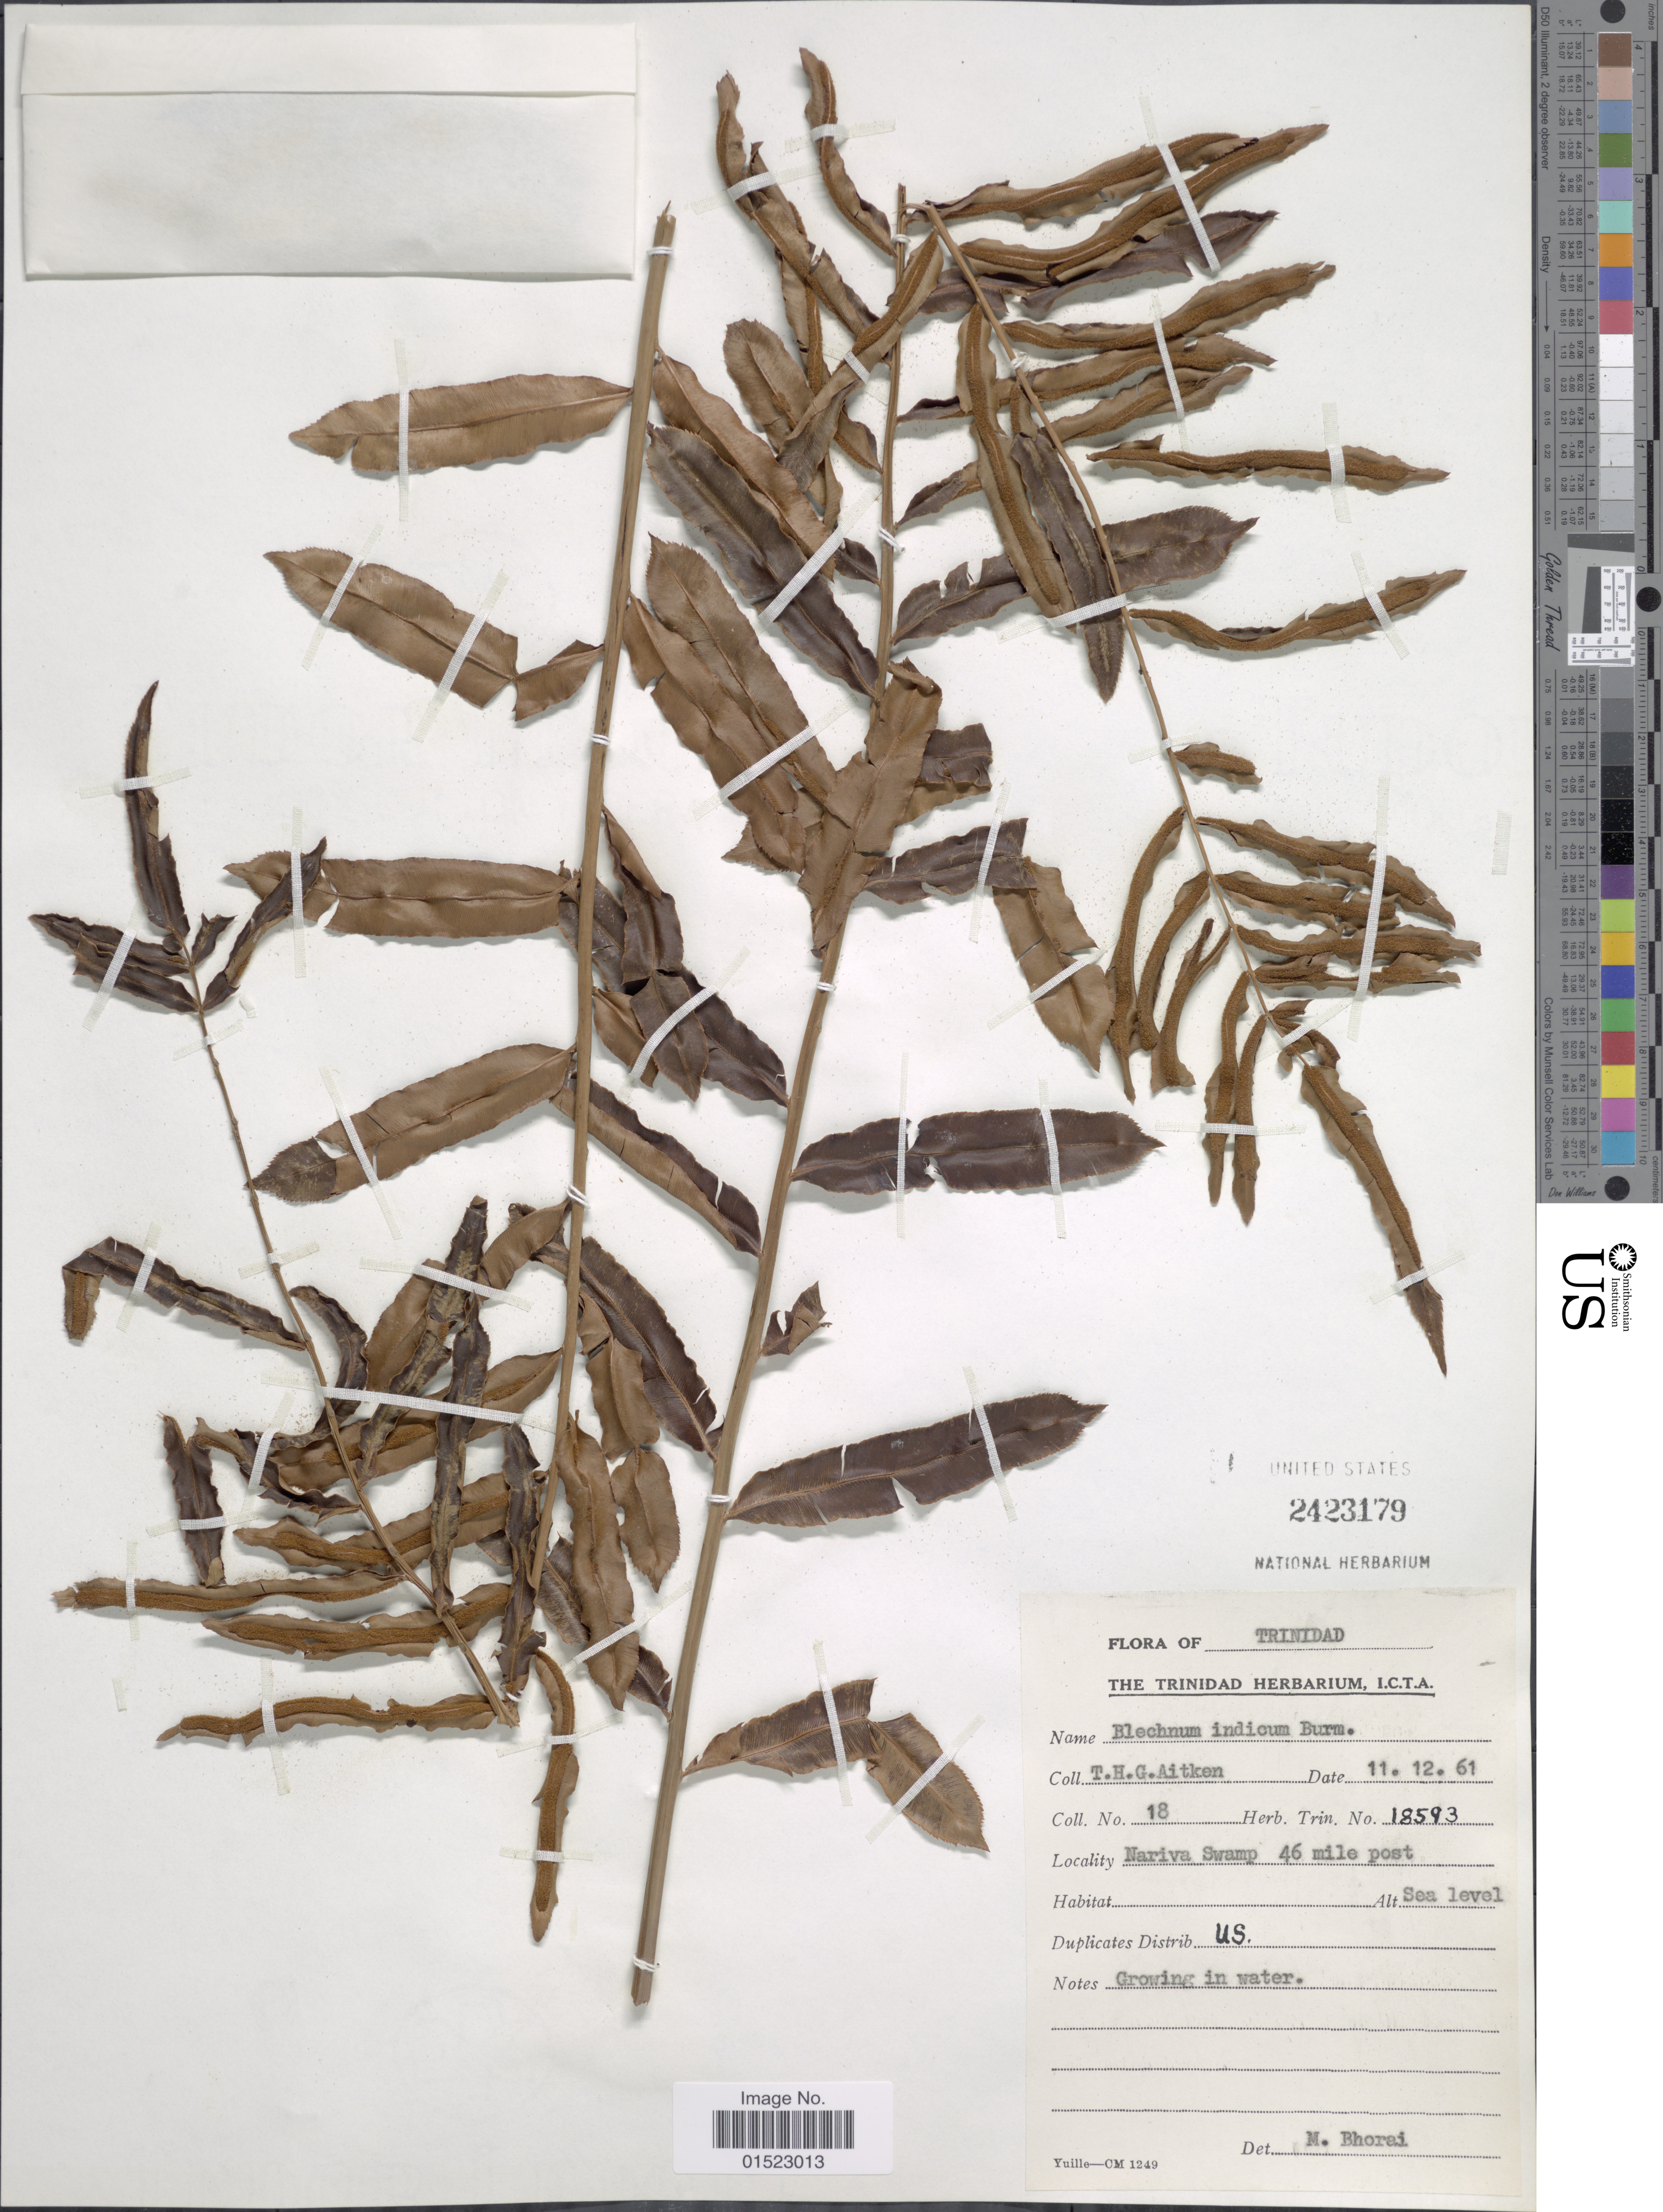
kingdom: Plantae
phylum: Tracheophyta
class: Polypodiopsida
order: Polypodiales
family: Blechnaceae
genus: Telmatoblechnum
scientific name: Telmatoblechnum serrulatum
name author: (Rich.) Perrie et al.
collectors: T. Aitken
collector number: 18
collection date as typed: Transcribed d/m/y: 11/12/61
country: Trinidad and Tobago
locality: Trinidad, Nariva Swamp 46 mile post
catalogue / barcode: US 2423179